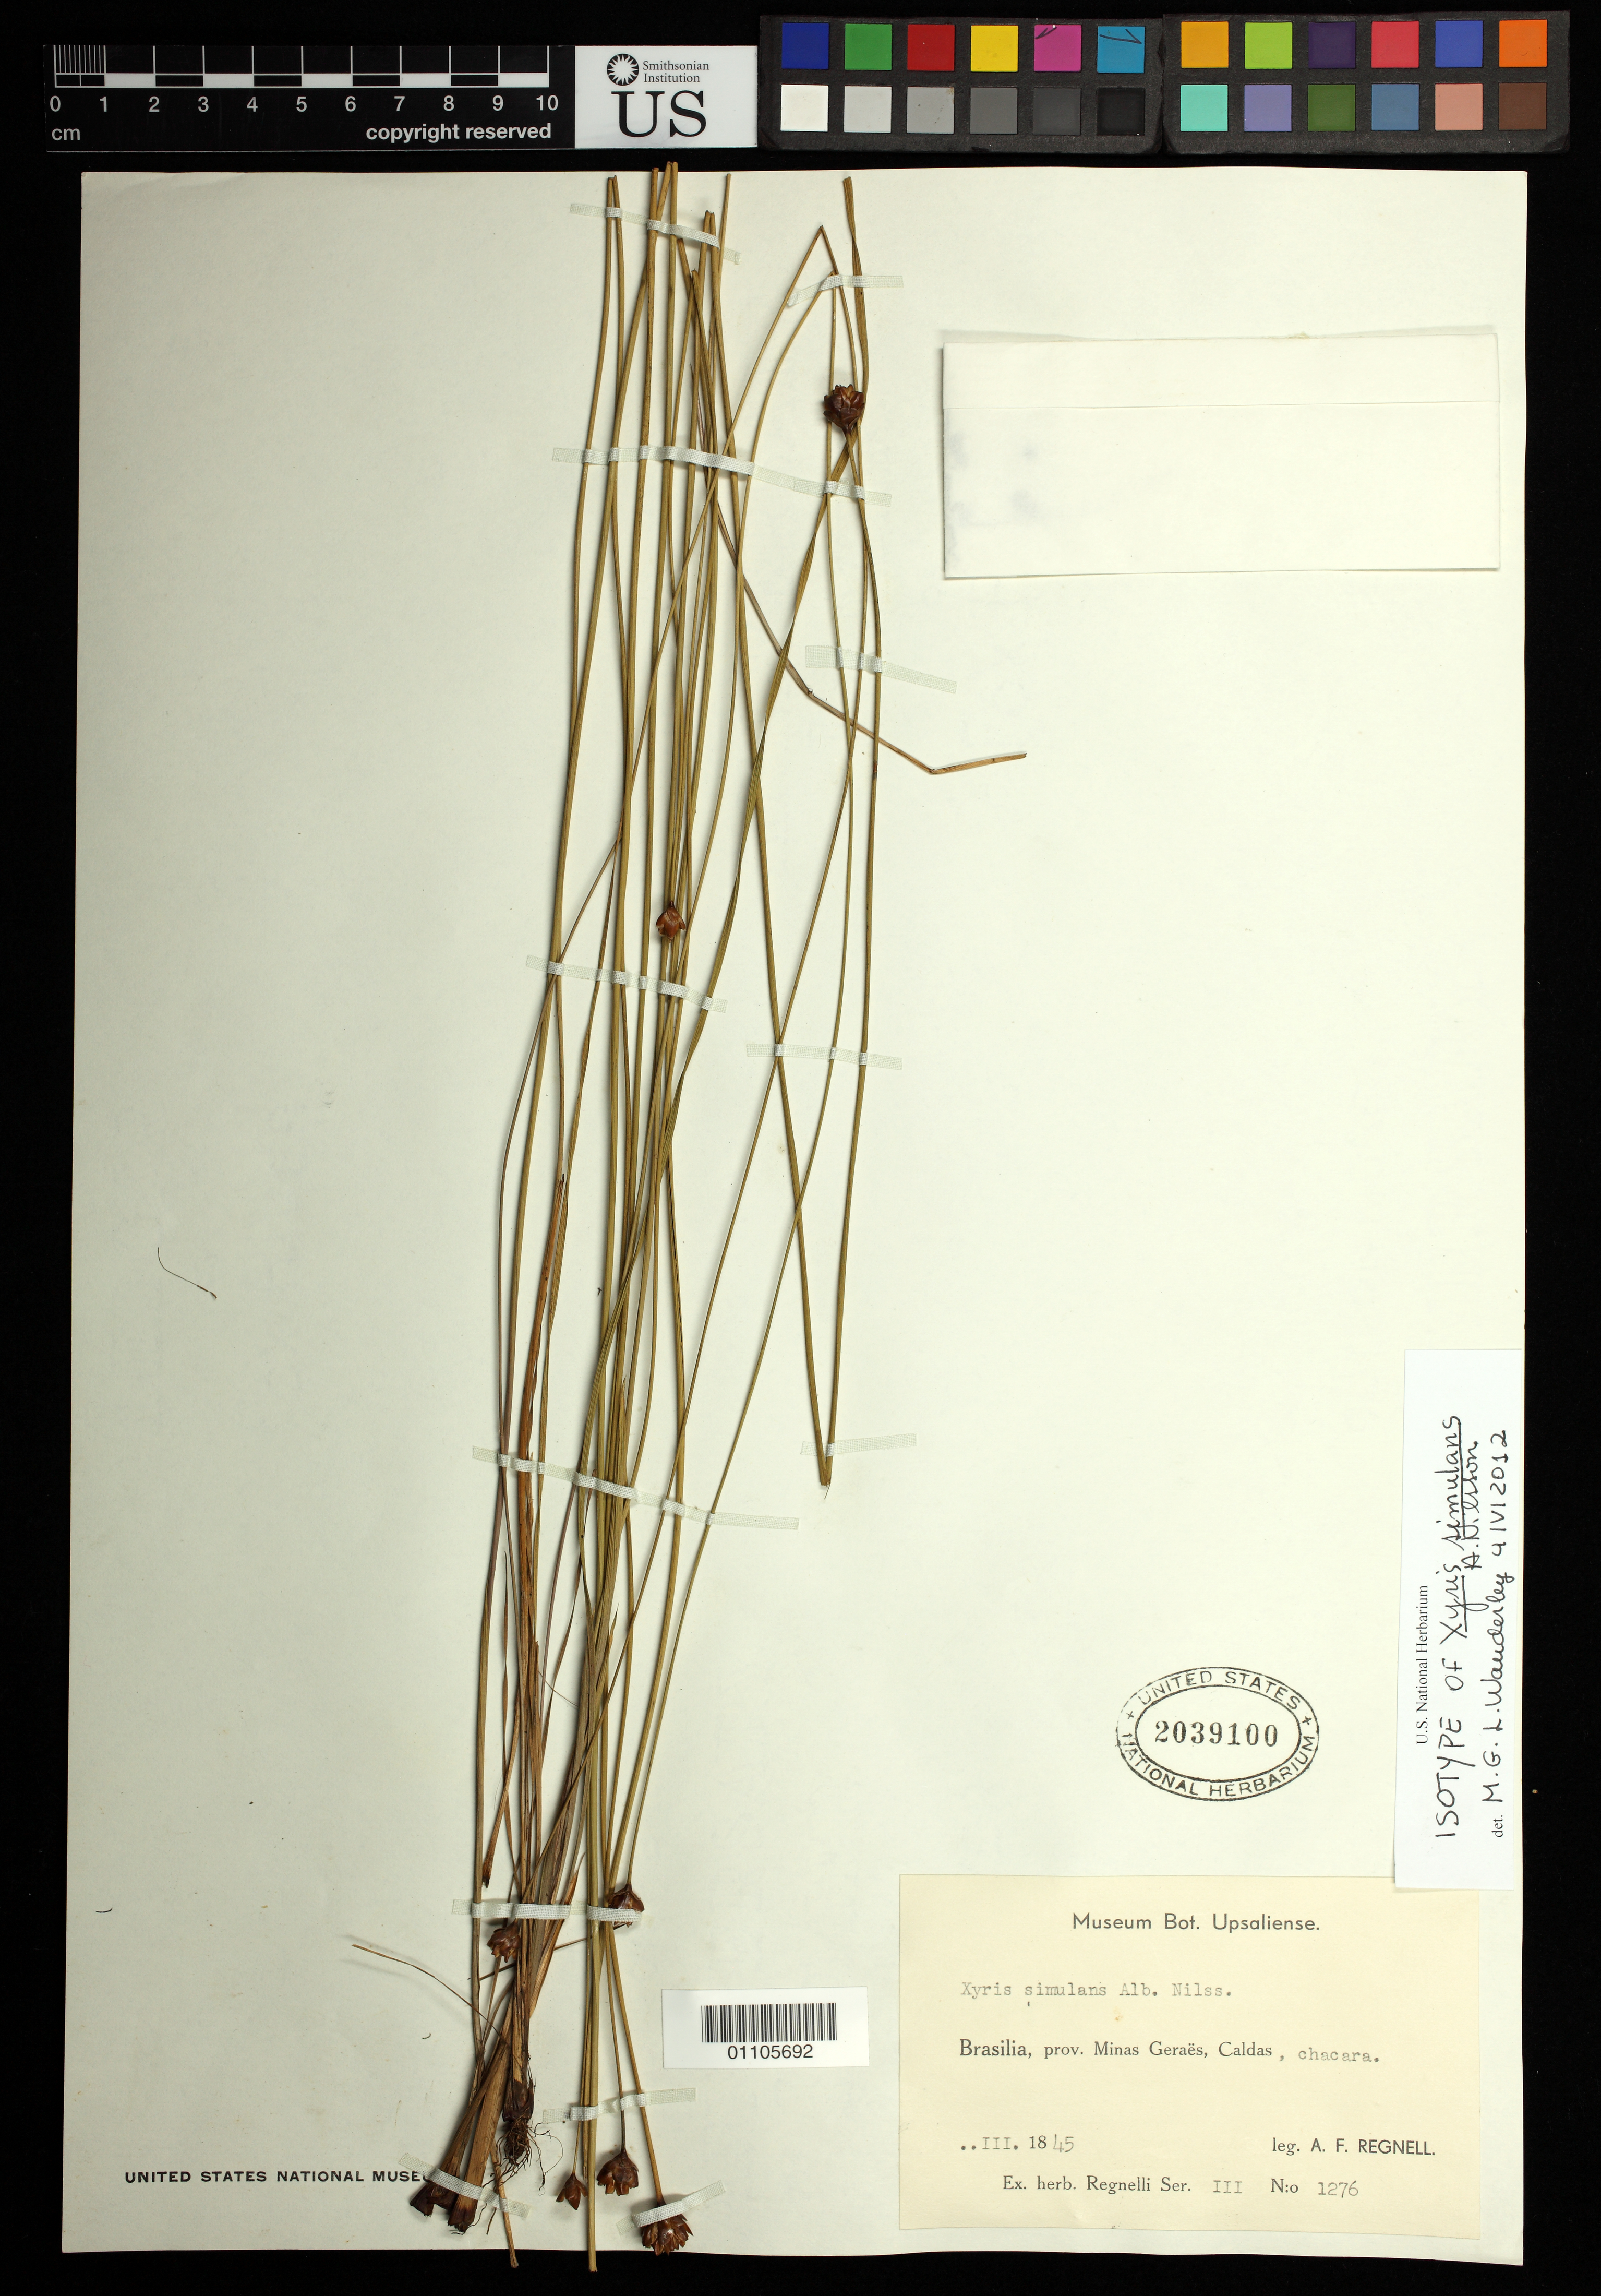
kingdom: Plantae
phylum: Tracheophyta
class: Liliopsida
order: Poales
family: Xyridaceae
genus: Xyris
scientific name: Xyris simulans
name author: L.A. Nilsson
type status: Isosyntype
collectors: A. F. Regnell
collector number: III 1276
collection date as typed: Mar 1845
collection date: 1845-03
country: Brazil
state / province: Minas Gerais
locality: Caldas.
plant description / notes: Nilsson's syntypes of Xyris simulans (Malme 1428, Regnell 1276) represented a mixture of two species according to Malme, who segregated some of these specimens as the separate taxon Xyris commixta.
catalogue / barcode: US 2039100